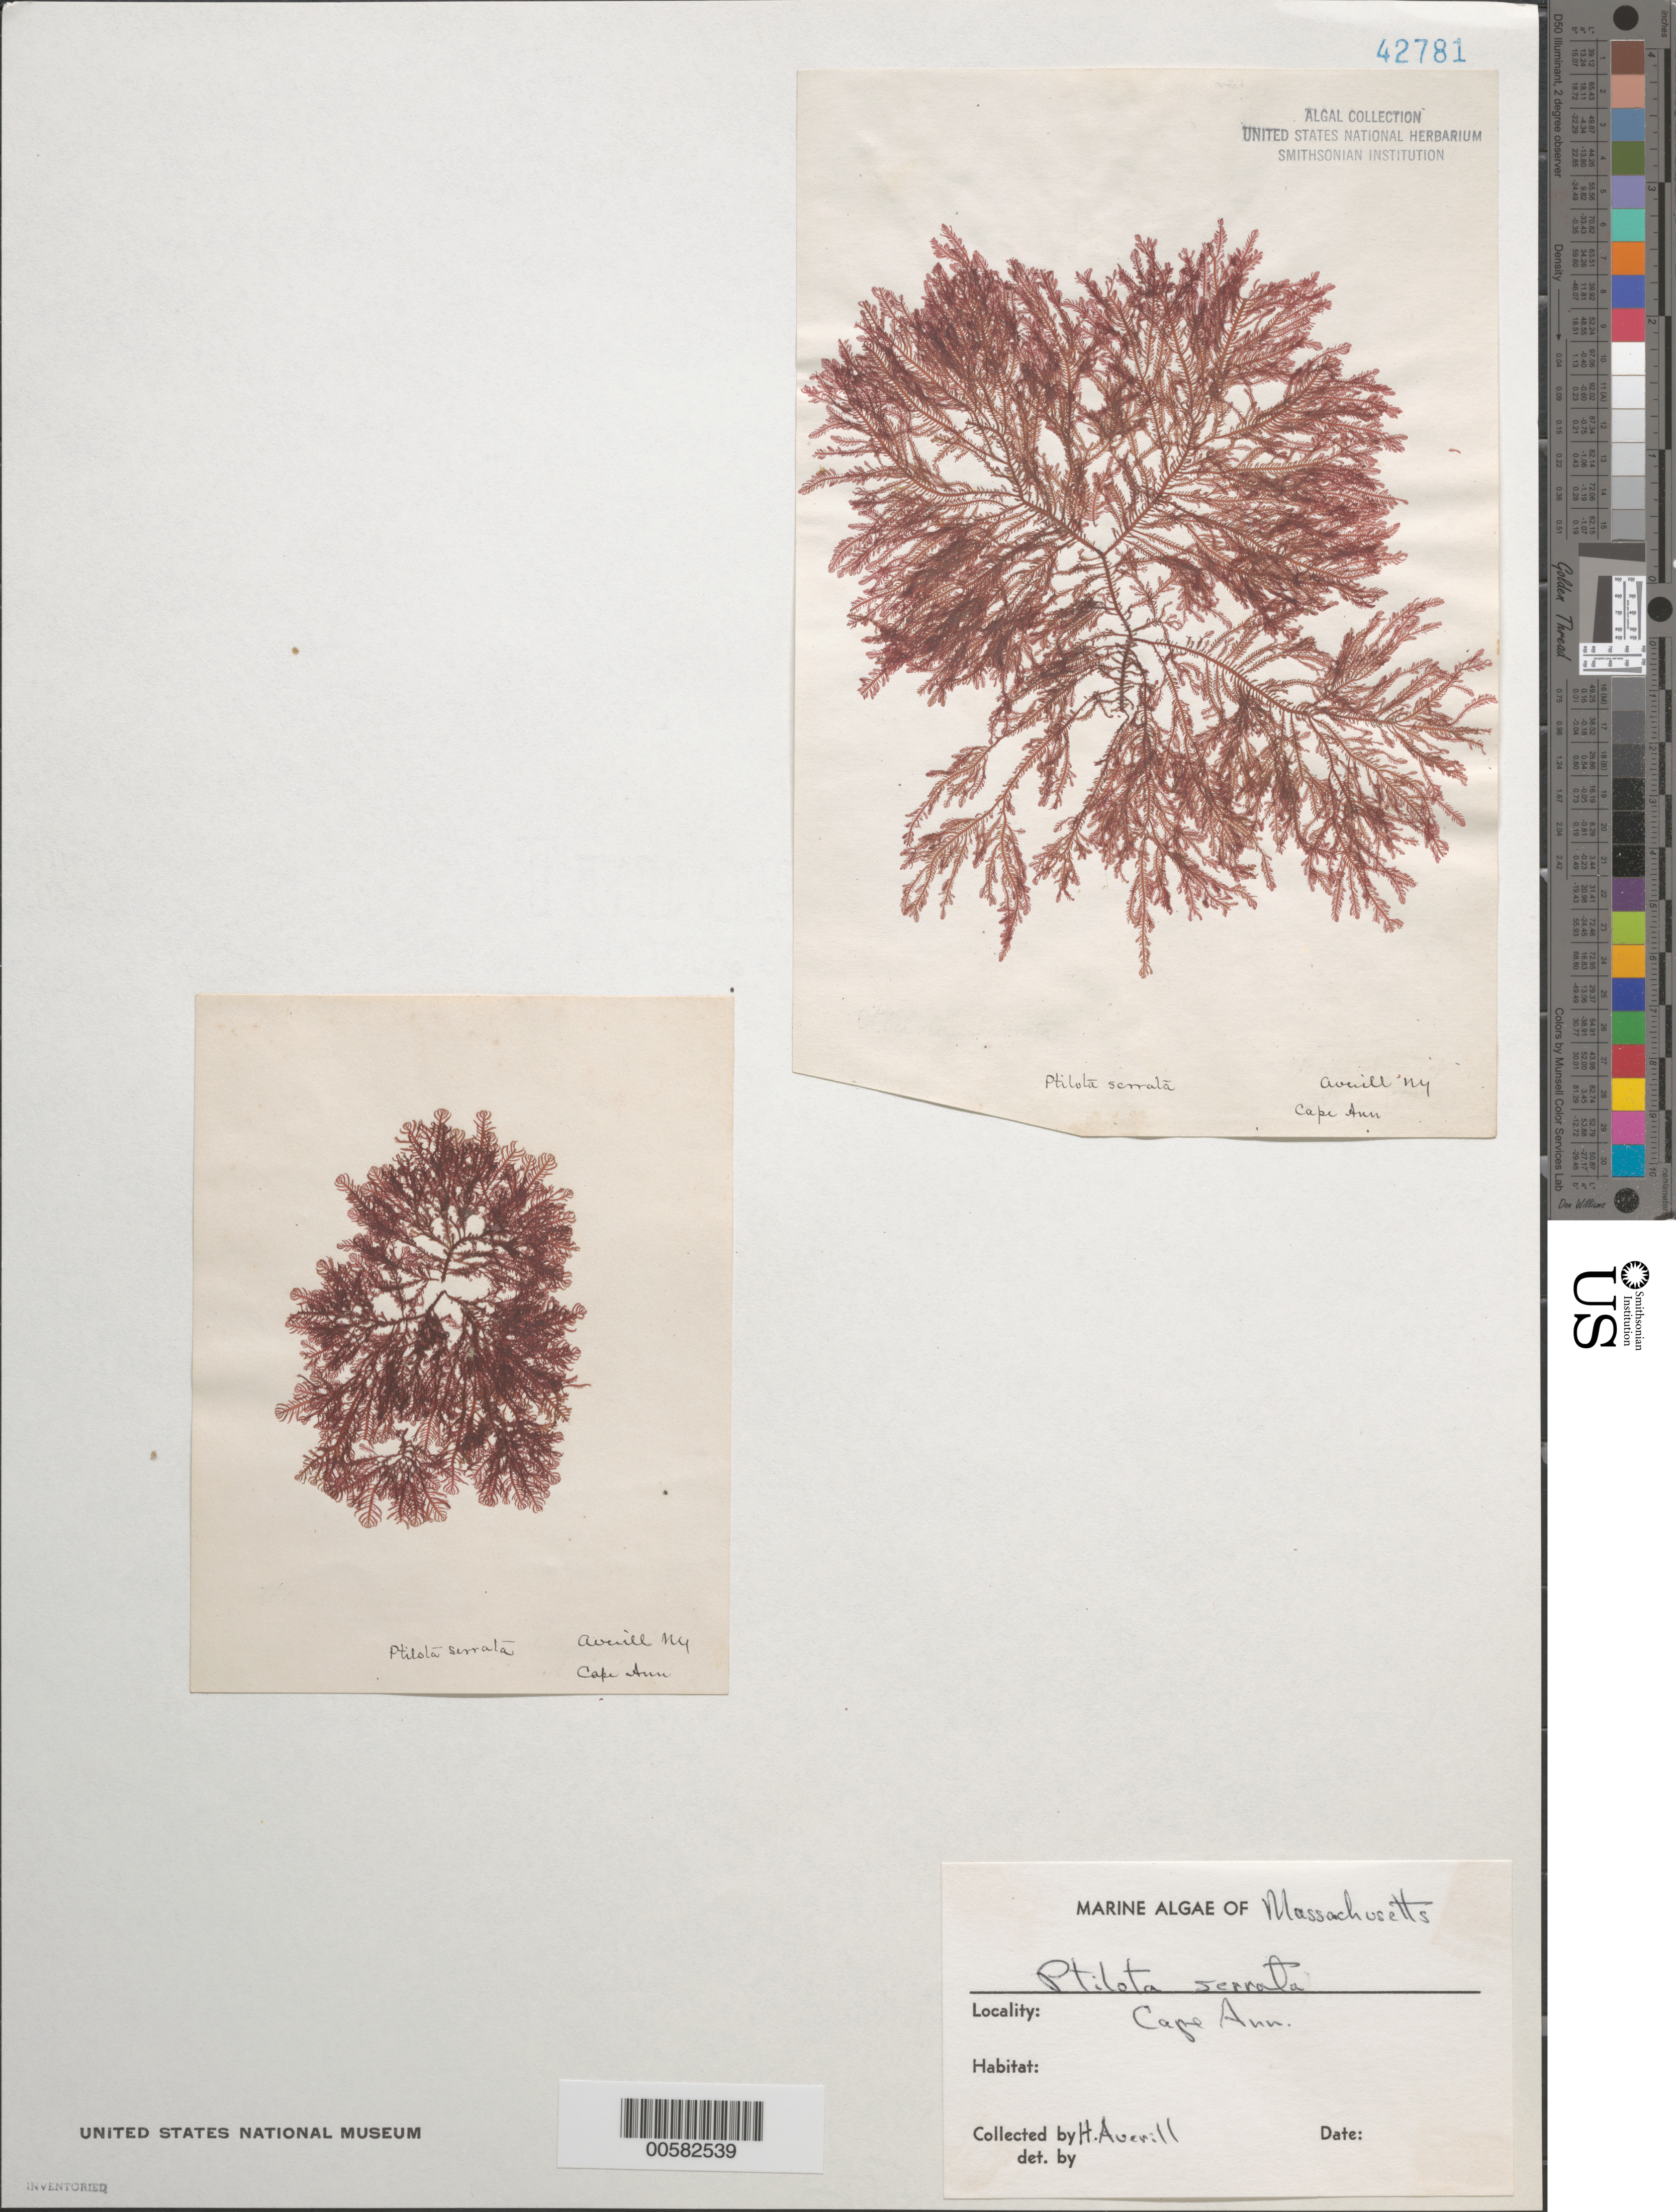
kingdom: Plantae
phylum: Rhodophyta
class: Florideophyceae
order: Ceramiales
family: Wrangeliaceae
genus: Ptilota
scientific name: Ptilota serrata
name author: Kützing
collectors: H. Averill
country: United States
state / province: Massachusetts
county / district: Essex County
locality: Cape Ann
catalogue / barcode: US 42781